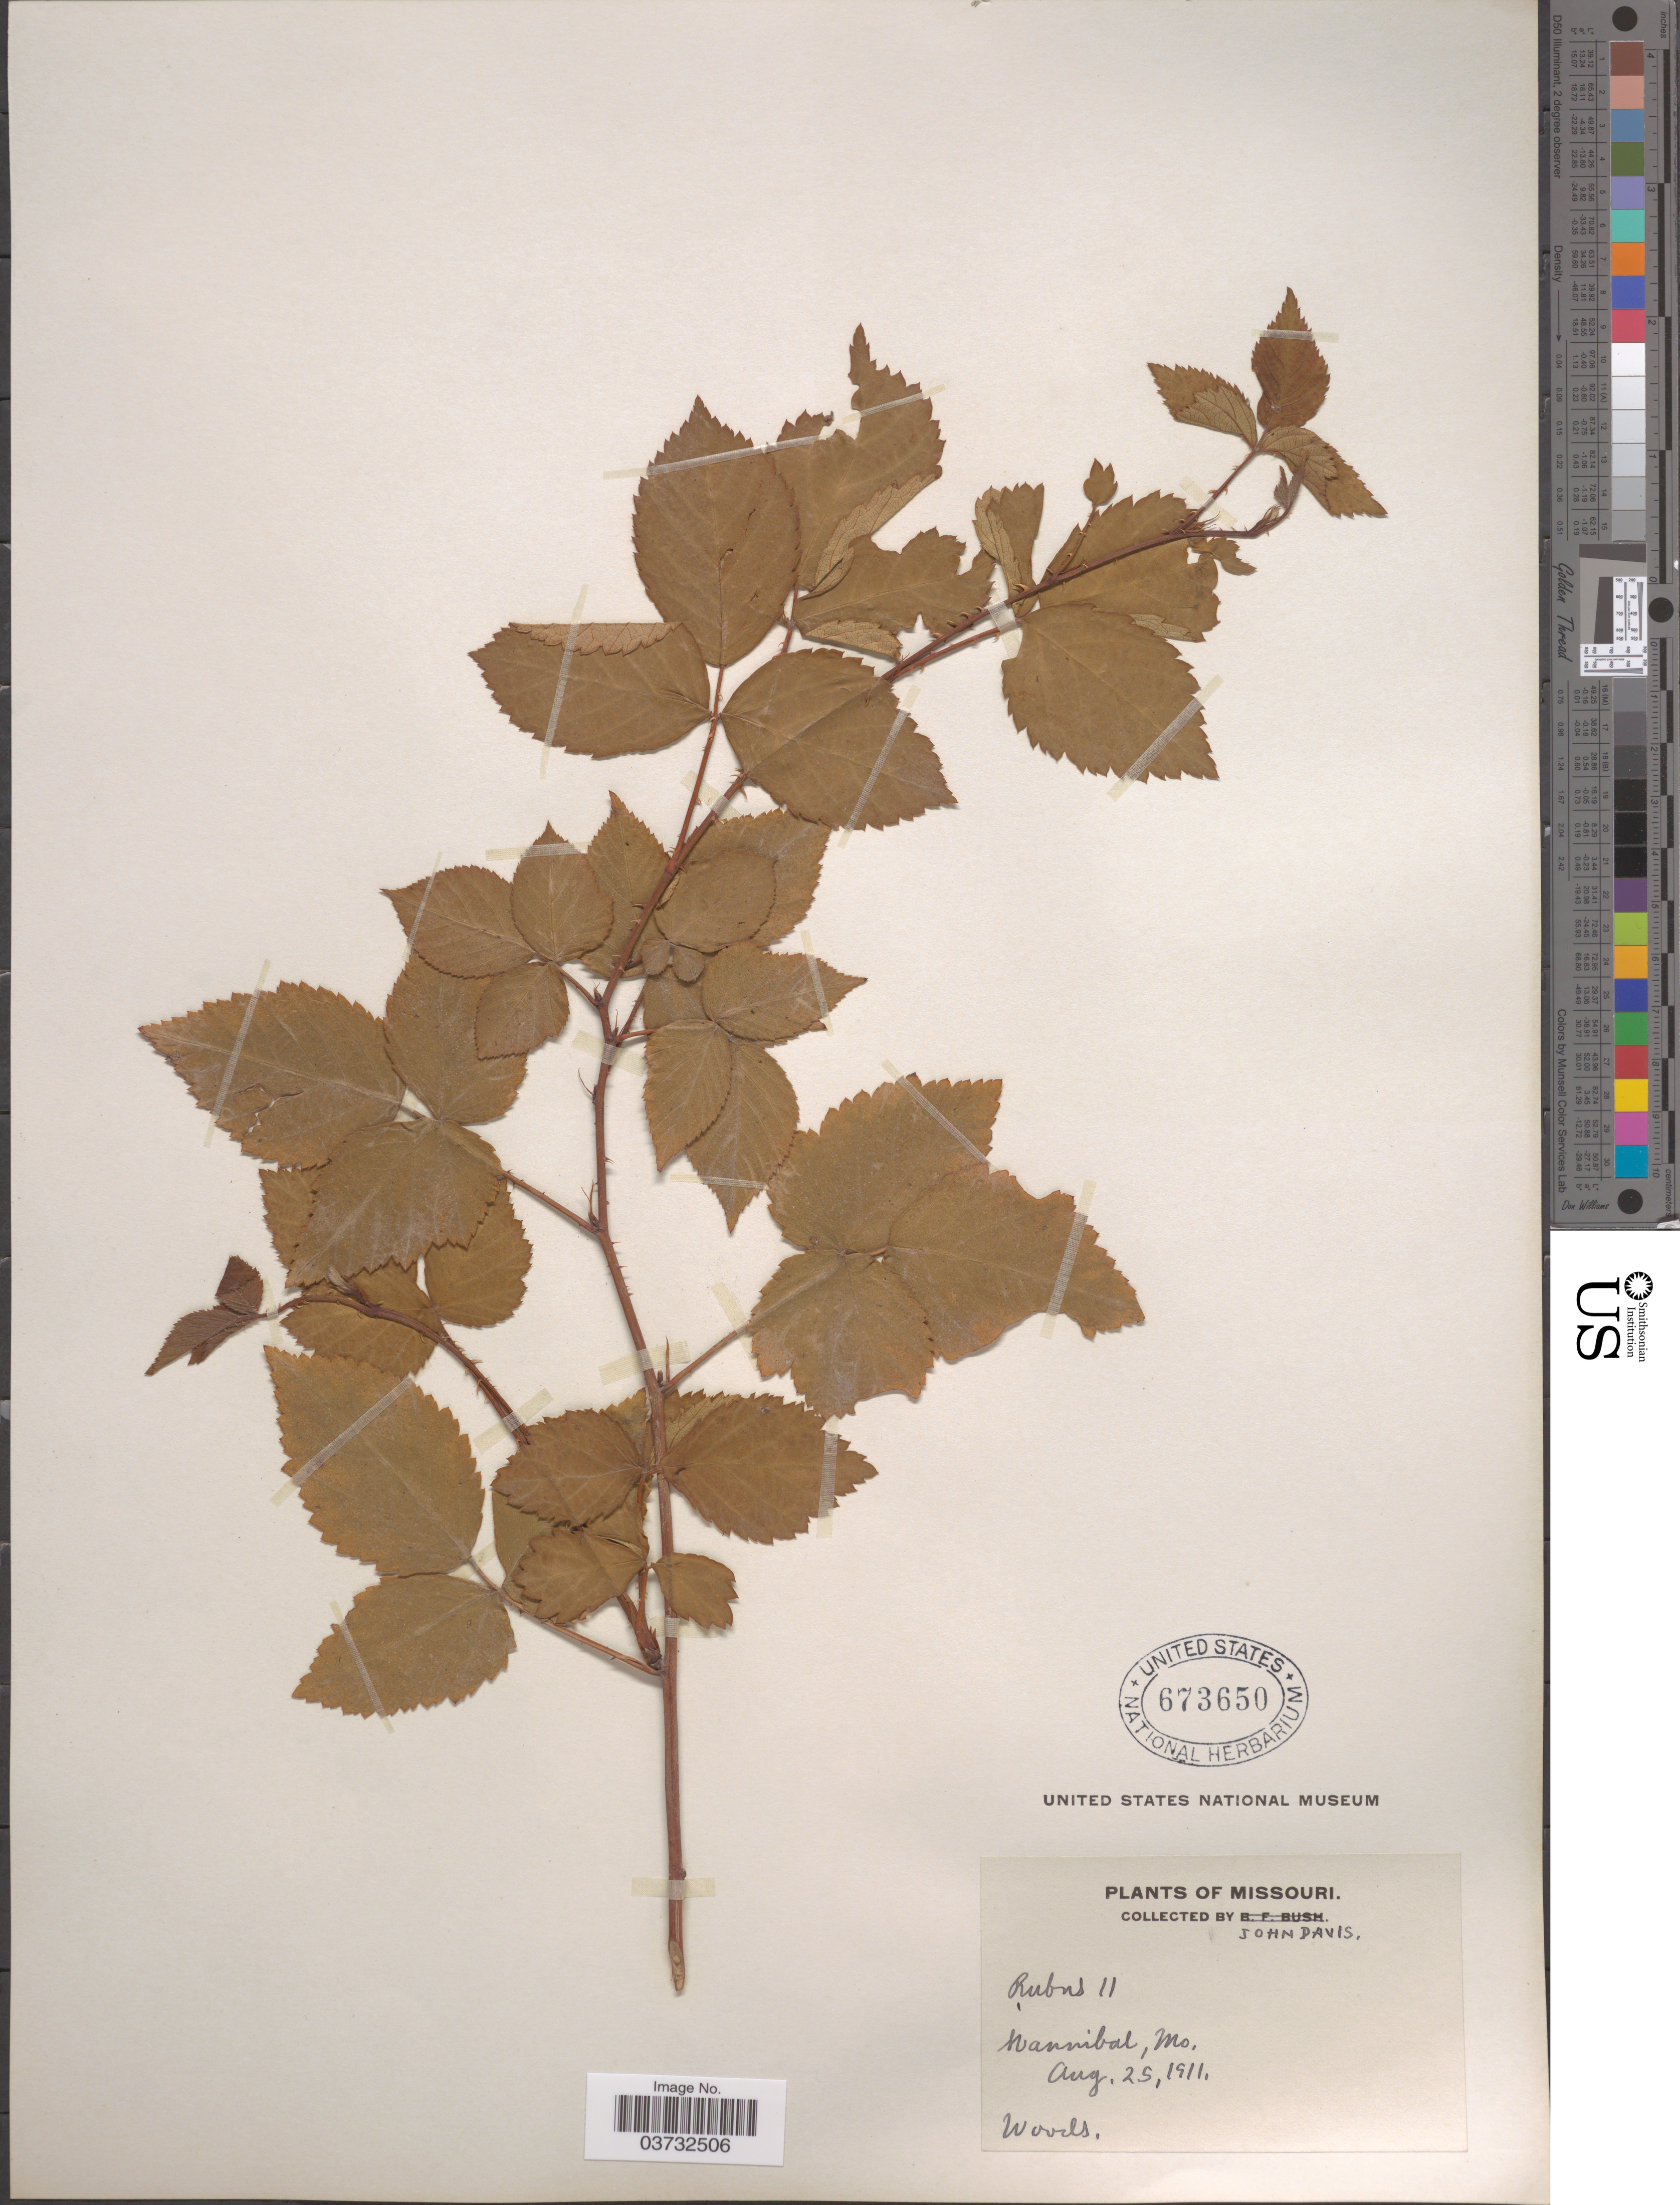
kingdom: Plantae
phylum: Tracheophyta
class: Magnoliopsida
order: Rosales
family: Rosaceae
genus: Rubus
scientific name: Rubus sp.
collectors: J. Davis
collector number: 11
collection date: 1911-08-25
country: United States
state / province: Missouri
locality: Hannibal.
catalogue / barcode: US 673650